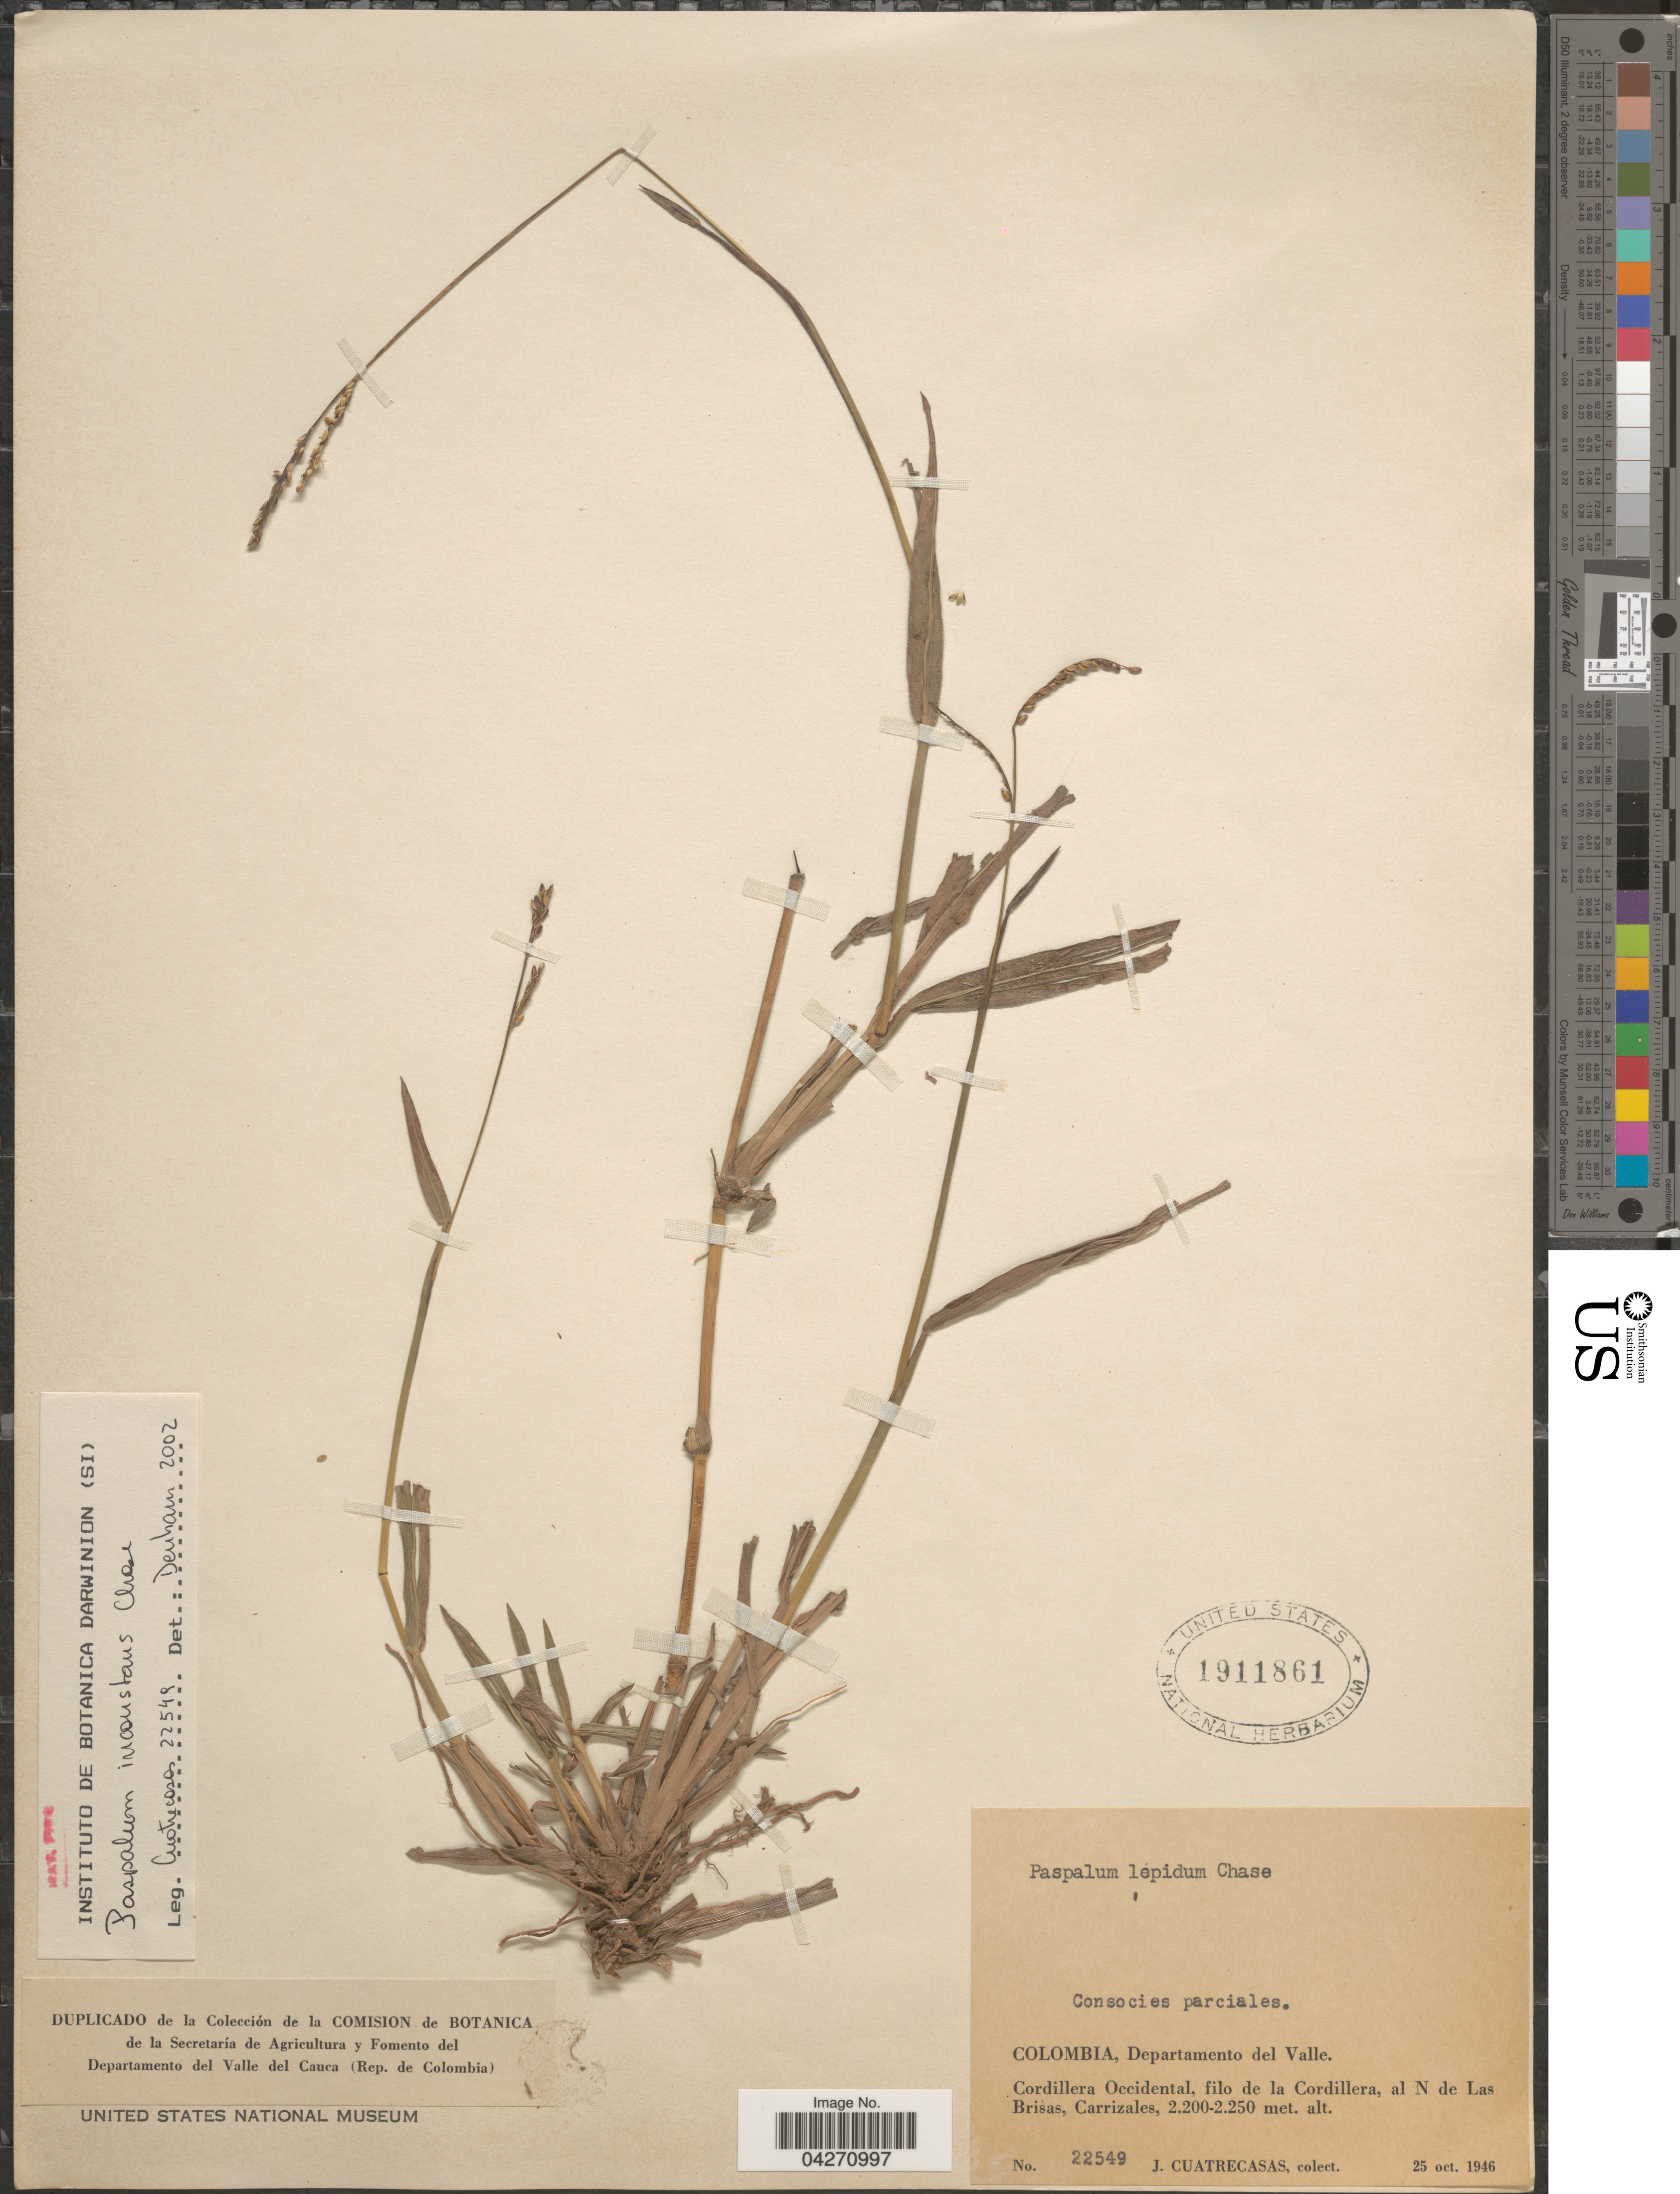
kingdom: Plantae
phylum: Tracheophyta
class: Liliopsida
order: Poales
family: Poaceae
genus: Paspalum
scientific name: Paspalum inconstans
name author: Chase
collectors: J. Cuatrecasas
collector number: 22549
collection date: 1946-10-25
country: Colombia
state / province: Valle del Cauca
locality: Departamento del Valle. Cordillera Occidental, filo de la Cordillera, al N de Las Brisas, Carrizales. Departamento del Valle del Cauca (Rep. de Colombia).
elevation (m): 2200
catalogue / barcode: US 1911861